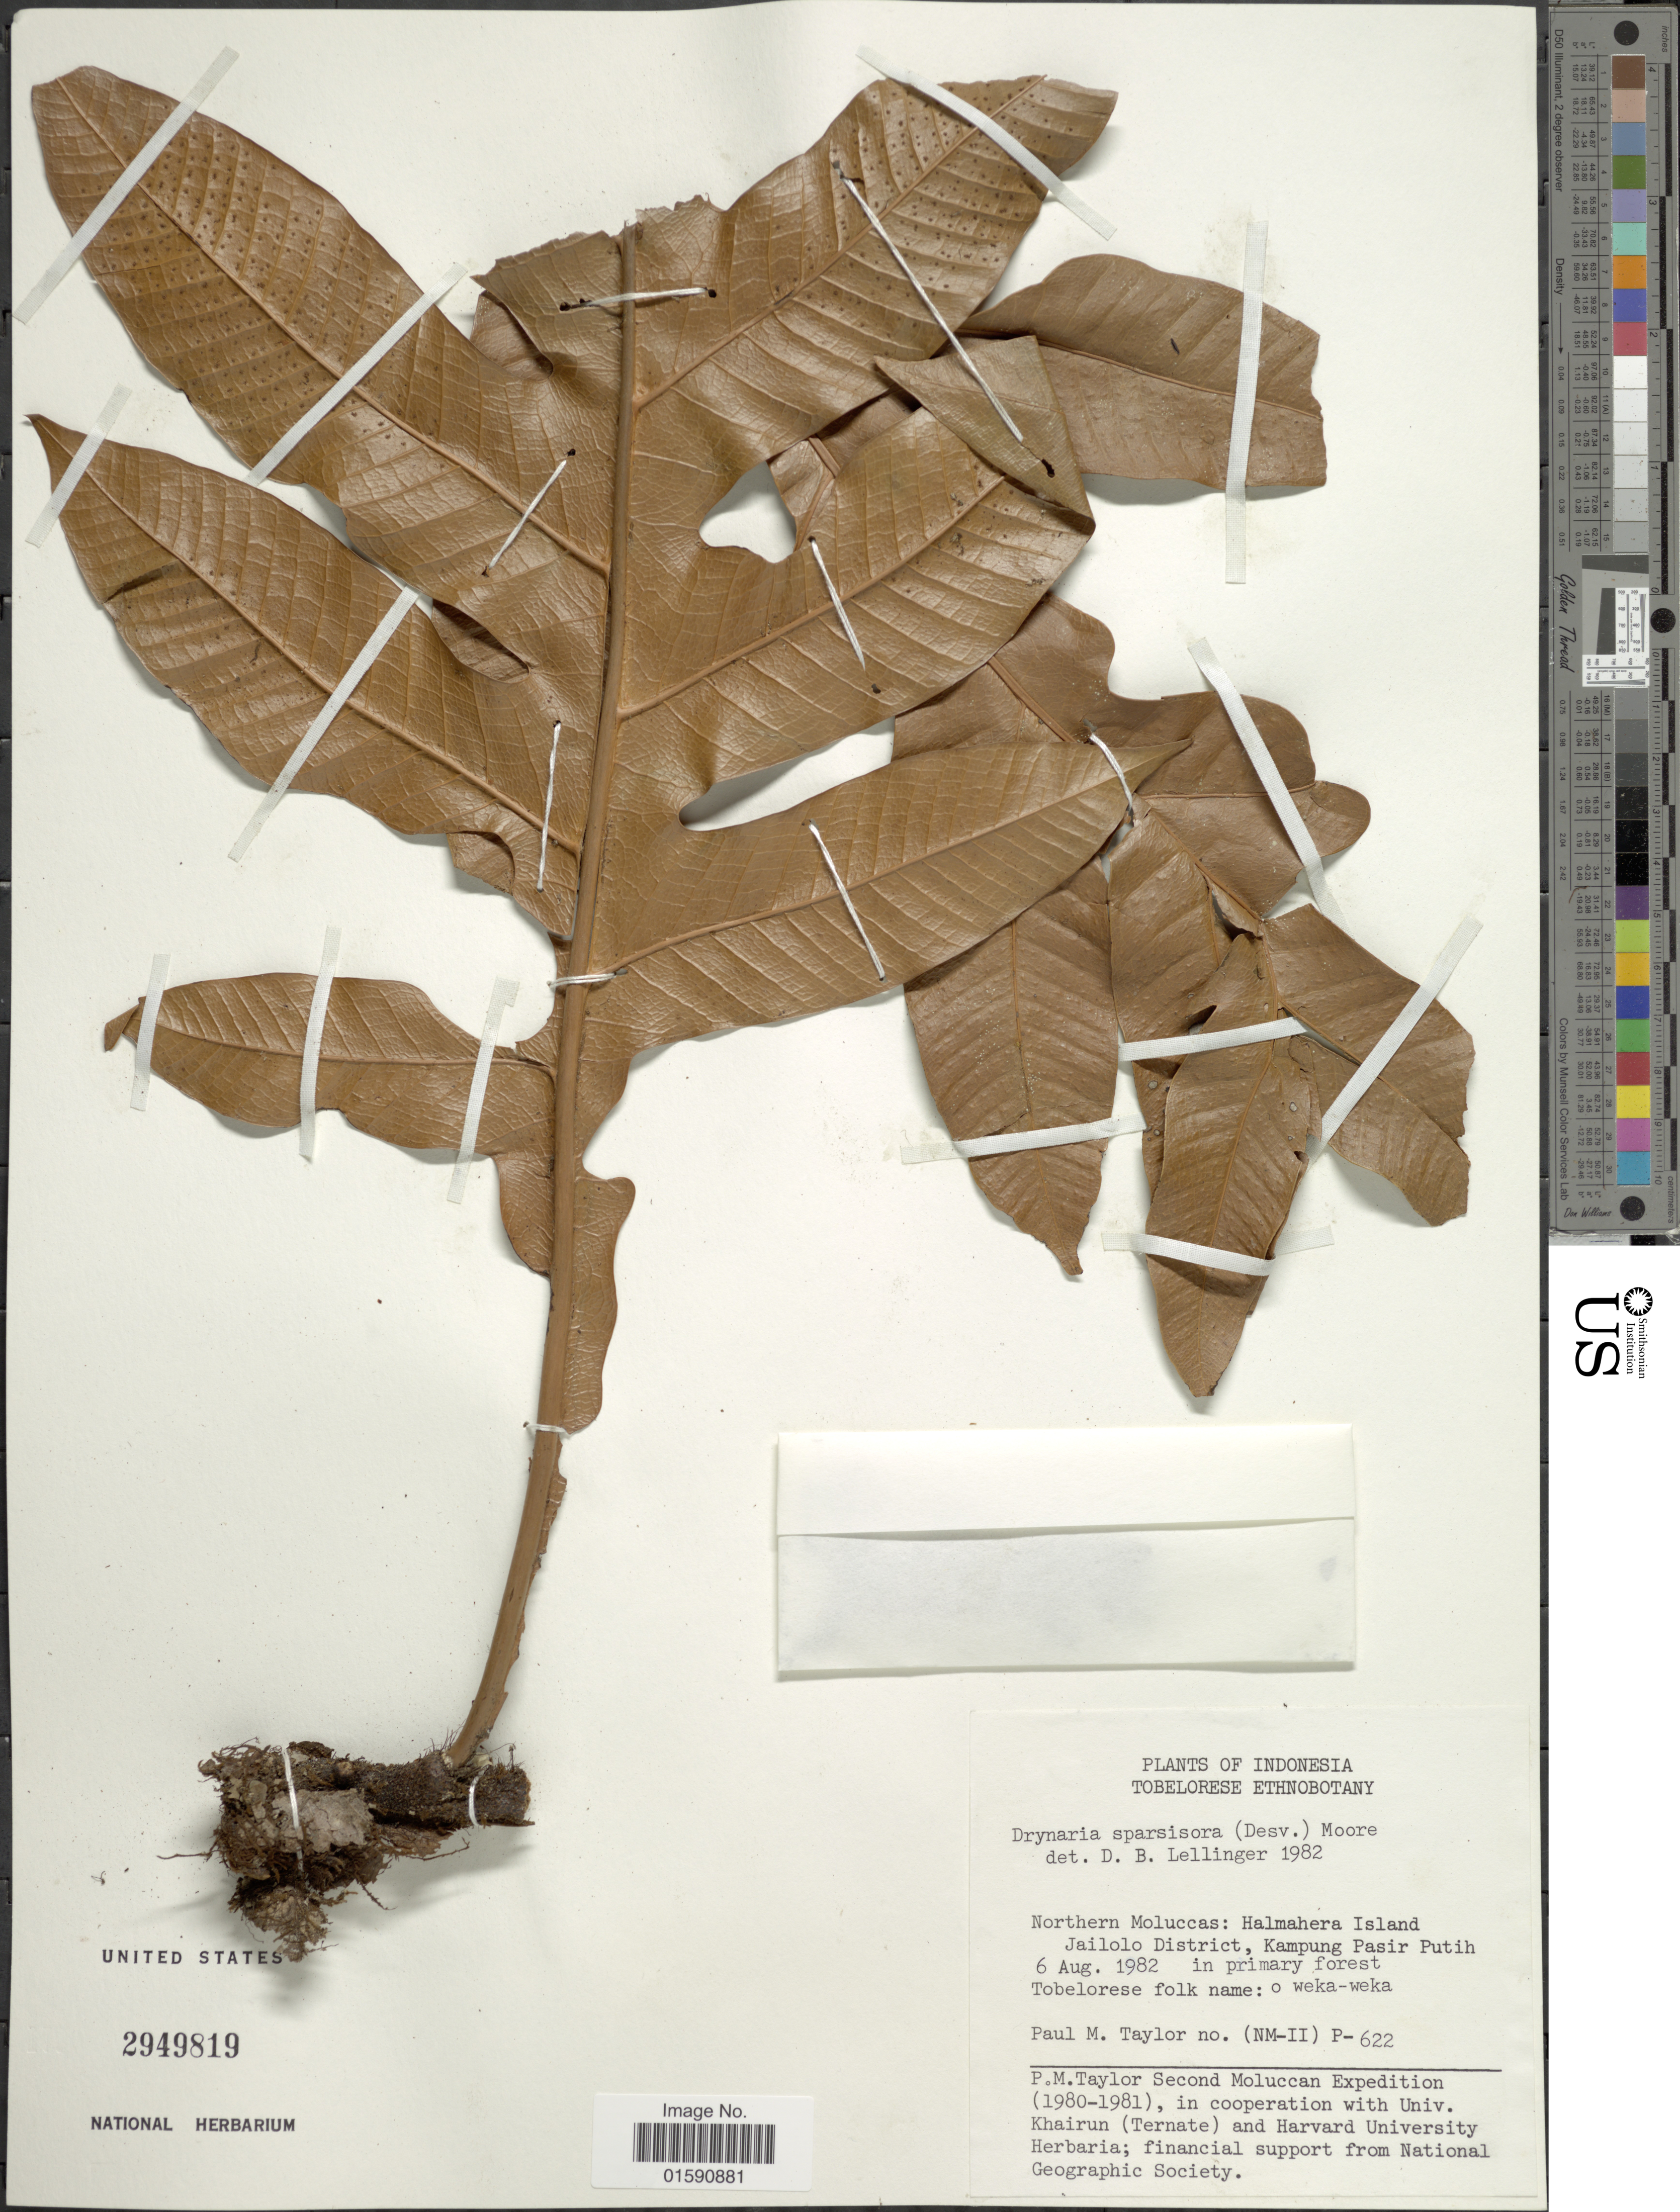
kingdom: Plantae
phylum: Tracheophyta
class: Polypodiopsida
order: Polypodiales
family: Polypodiaceae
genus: Drynaria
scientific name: Drynaria sparsisora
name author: (Desu.) T. Moore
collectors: P. M. Taylor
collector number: P-622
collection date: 1982-08-06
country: Indonesia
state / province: Maluku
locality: Northern Moluccas: Halmahera Island Kailolo District, Kampung Pasir Putih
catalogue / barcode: US 2949819